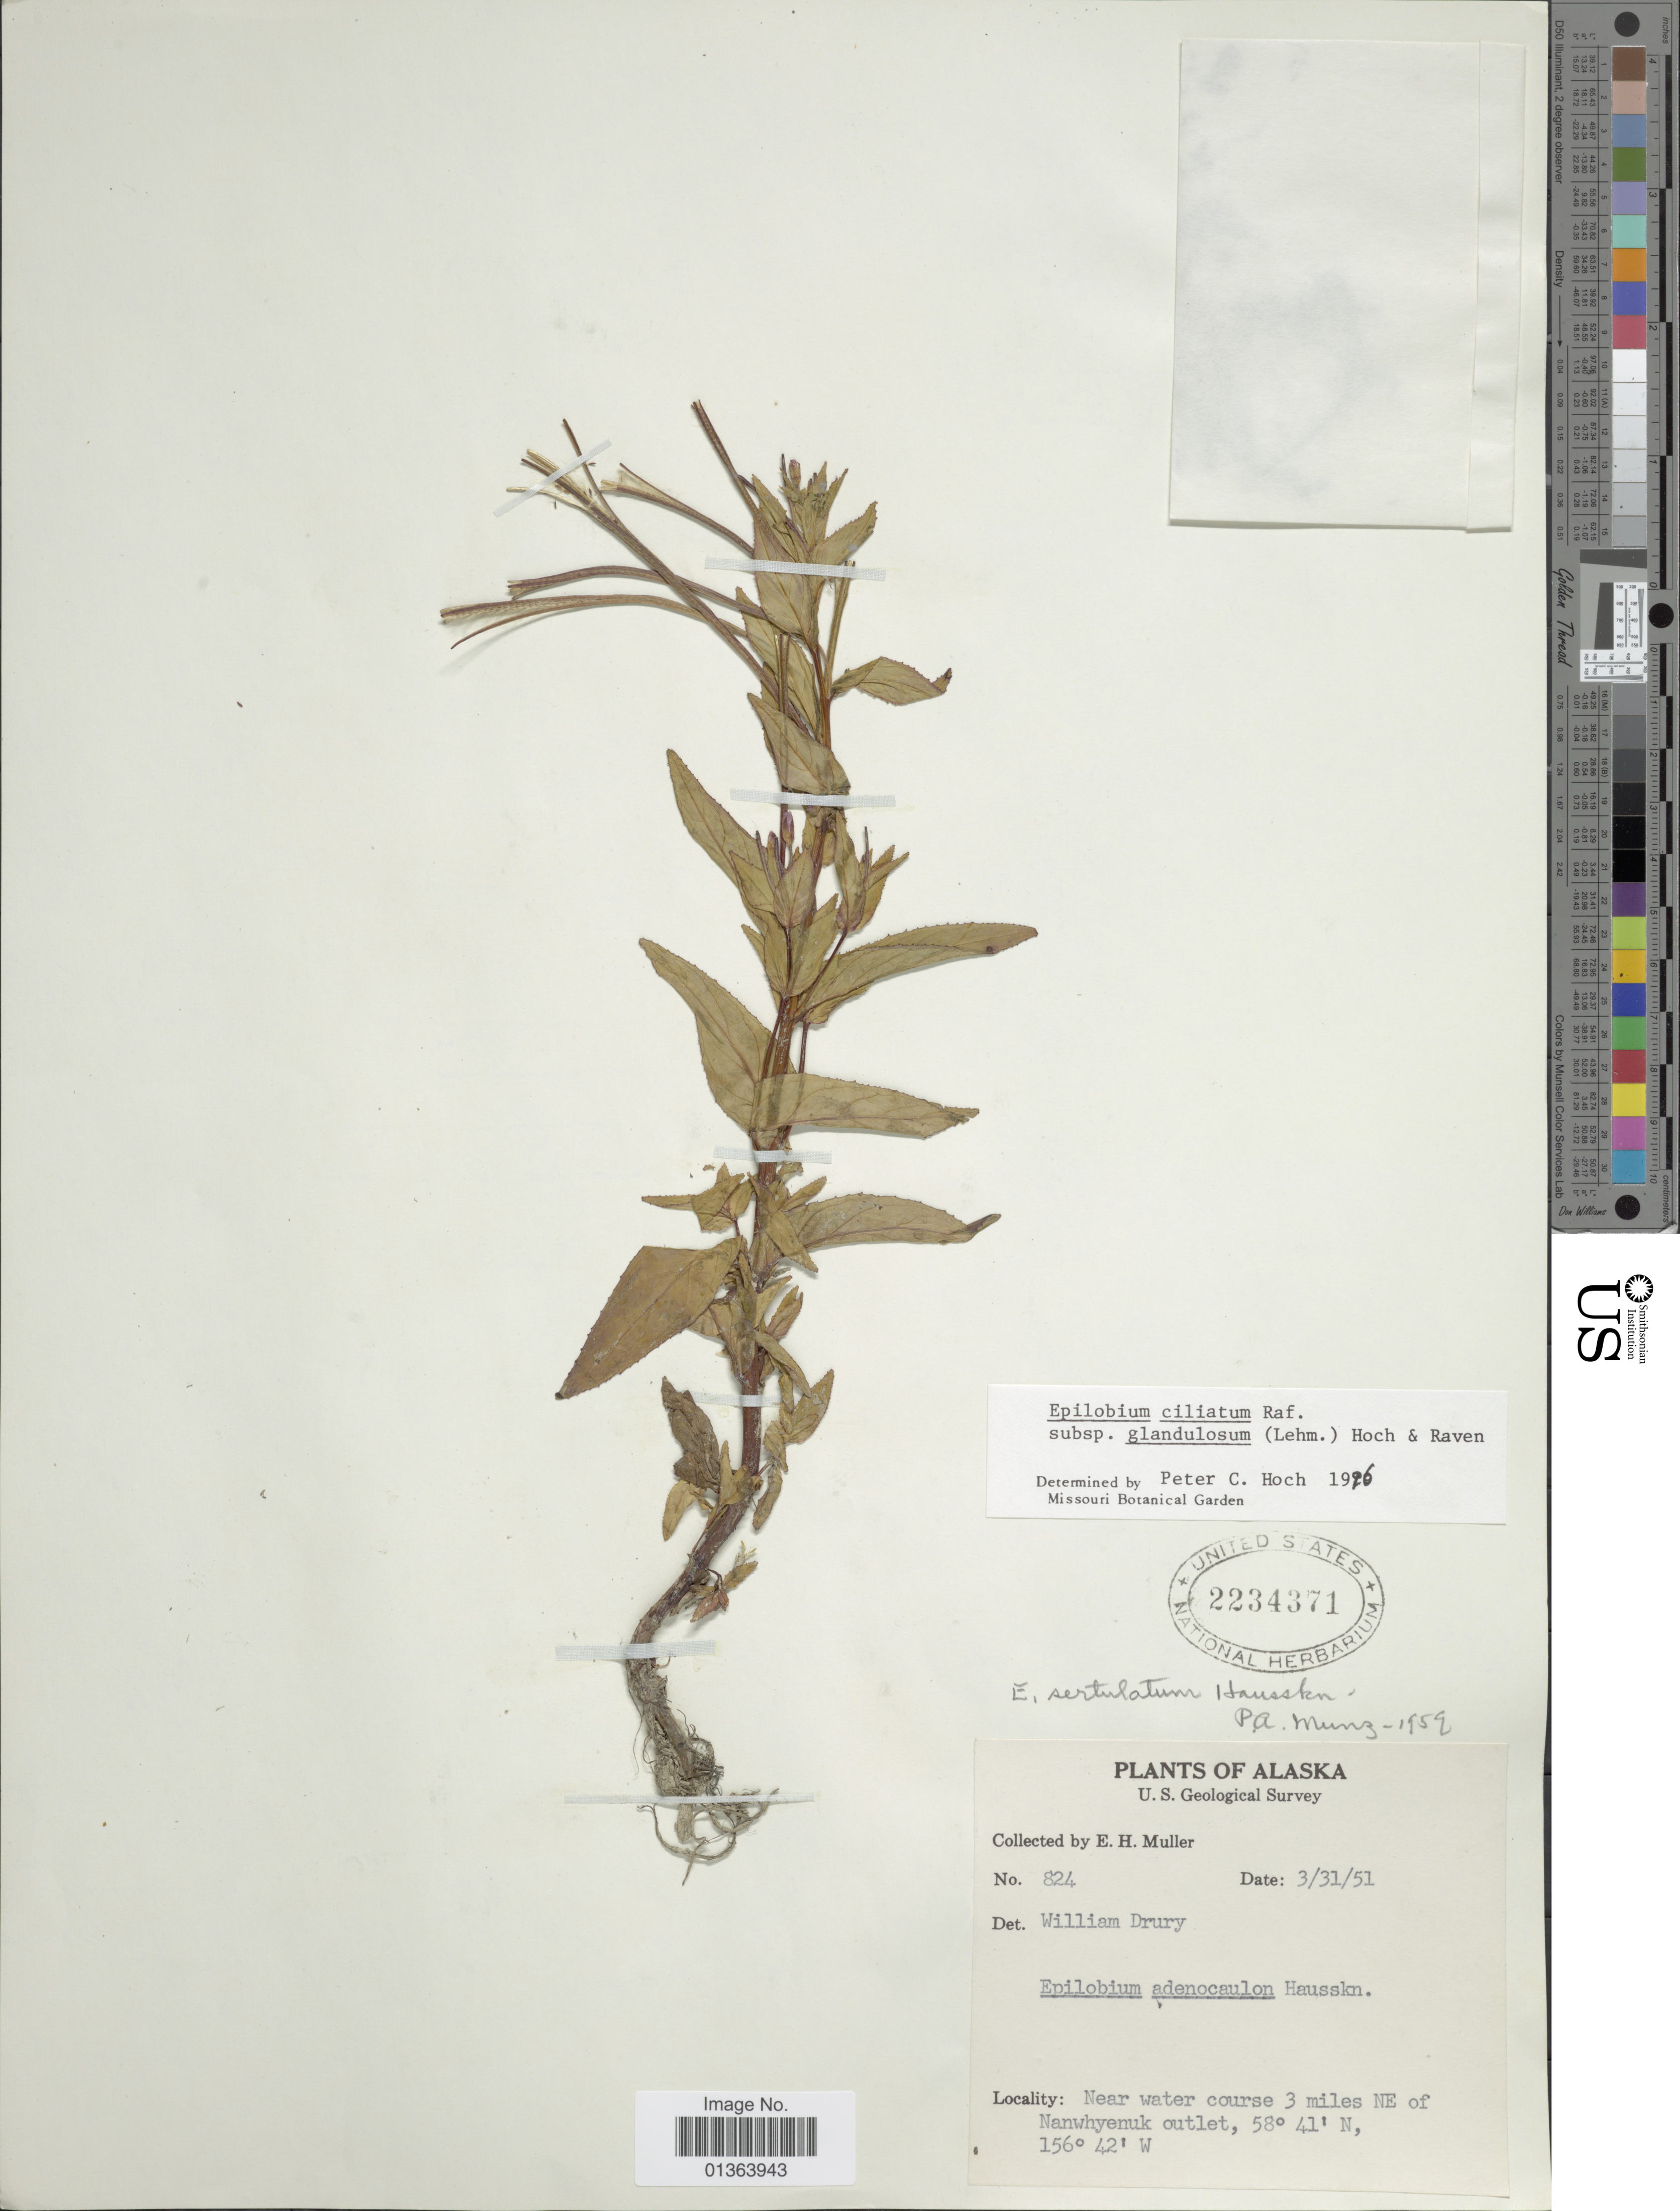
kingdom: Plantae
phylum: Tracheophyta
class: Magnoliopsida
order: Myrtales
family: Onagraceae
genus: Epilobium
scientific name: Epilobium ciliatum subsp. glandulosum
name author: (Lehm.) Hoch & P.H. Raven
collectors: E. H. Muller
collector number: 824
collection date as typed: Transcribed d/m/y: 31/3/51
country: United States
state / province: Alaska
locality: Near water course 3 miles NE of Nanwhyenuk outlet.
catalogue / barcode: US 2234371